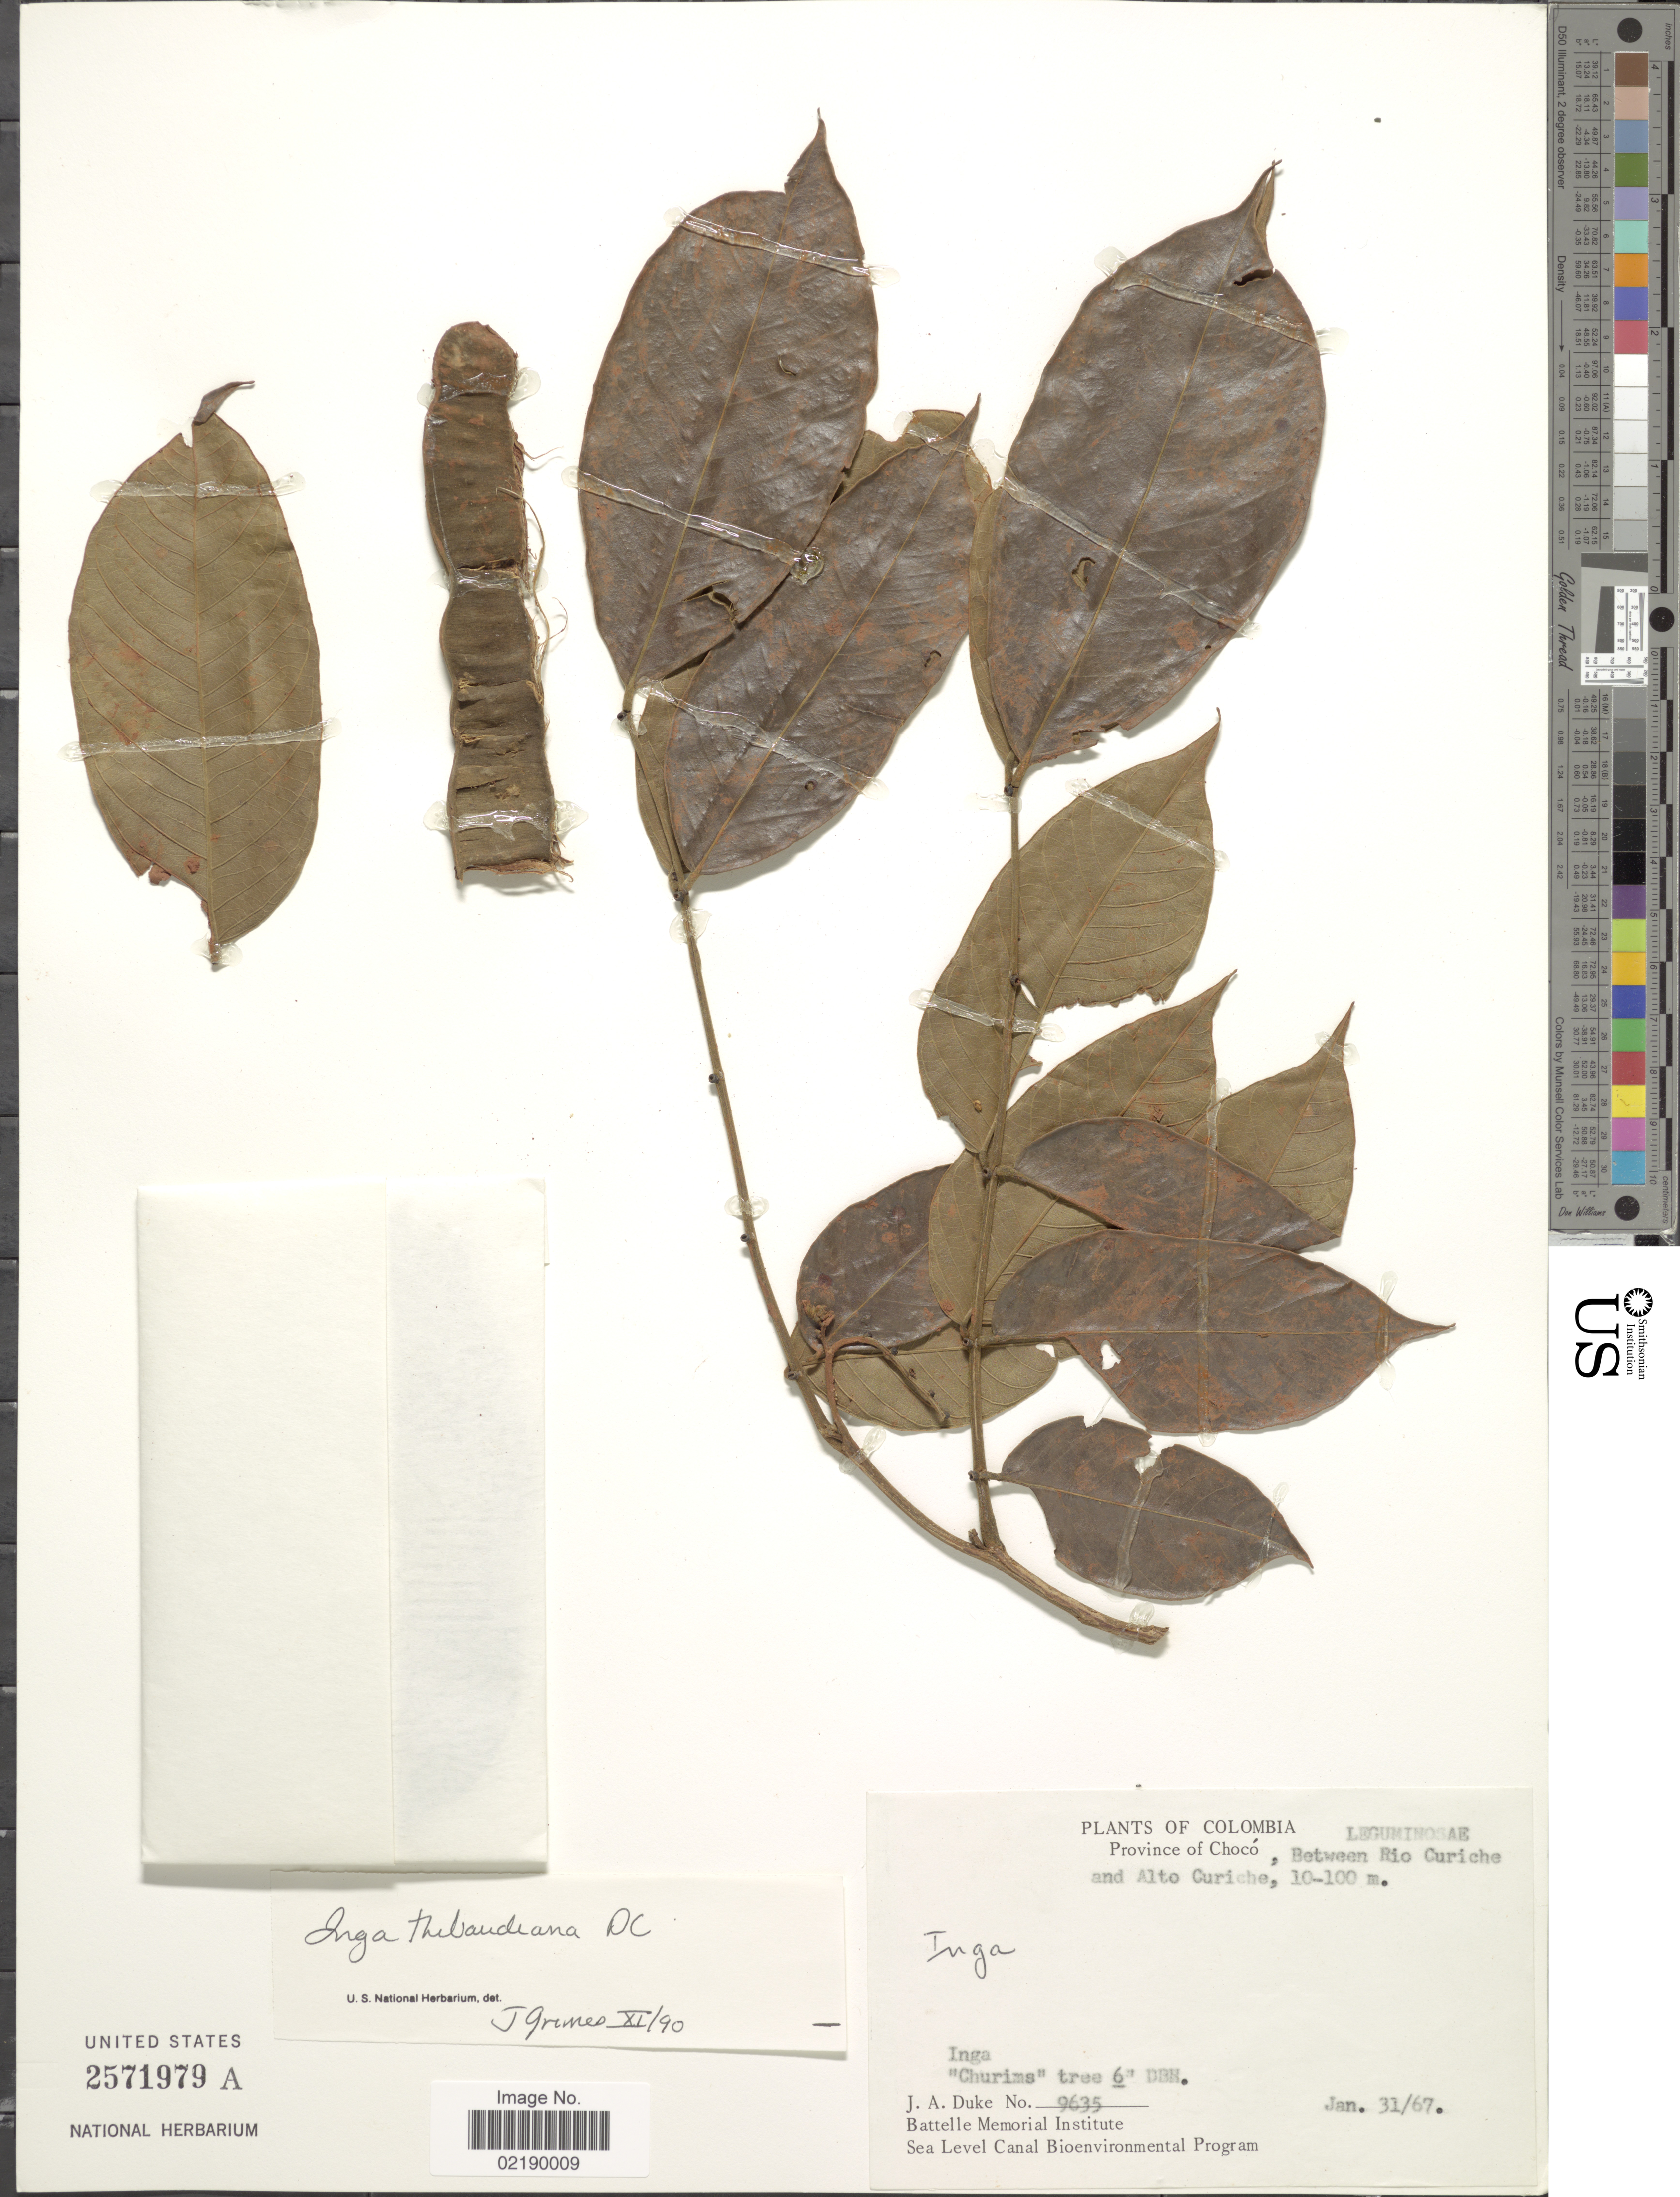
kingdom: Plantae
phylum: Tracheophyta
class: Magnoliopsida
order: Fabales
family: Fabaceae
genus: Inga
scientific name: Inga thibaudiana subsp. thibaudiana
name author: DC.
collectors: J. A. Duke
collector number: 9635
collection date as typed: Transcribed d/m/y: 31/1/67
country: Colombia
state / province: Chocó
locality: Between Rio Curiche and Alto Curiche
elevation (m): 10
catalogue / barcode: US 2571979A